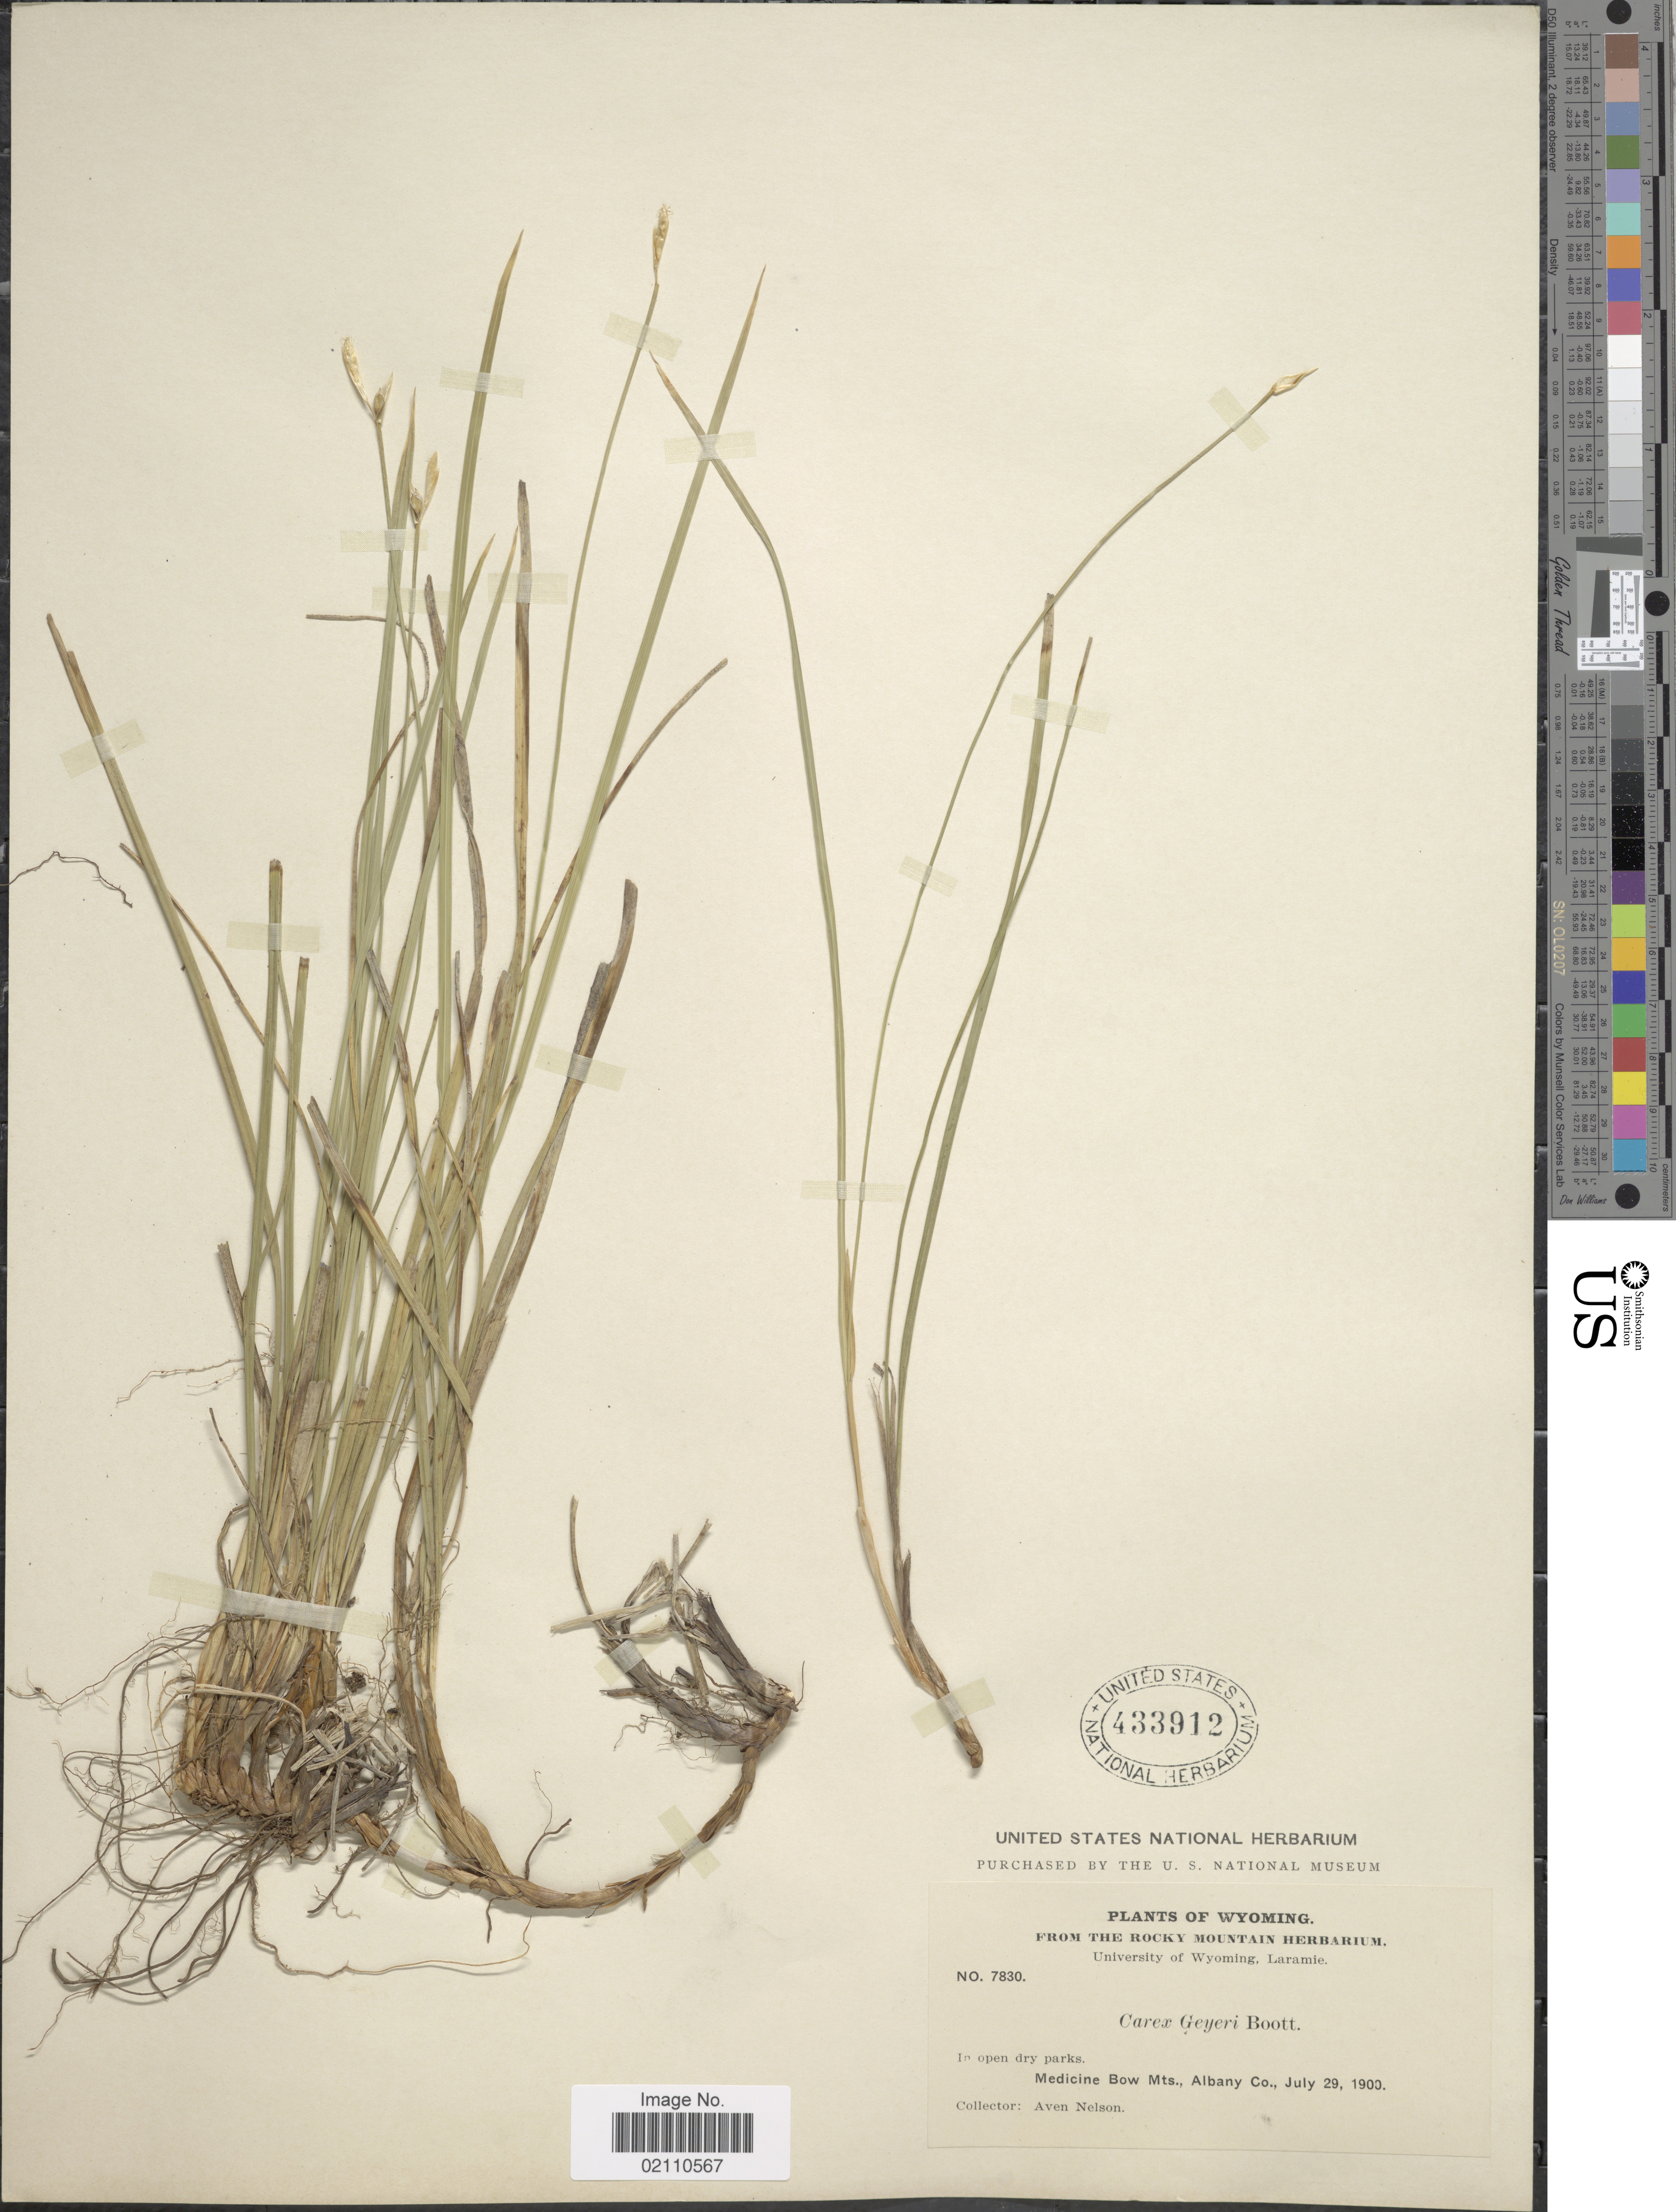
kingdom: Plantae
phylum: Tracheophyta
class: Liliopsida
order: Poales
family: Cyperaceae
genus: Carex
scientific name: Carex geyeri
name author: Boott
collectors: A. Nelson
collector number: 7830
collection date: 1900-07-29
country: United States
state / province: Wyoming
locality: Medicine Bow Mts. Albany Co.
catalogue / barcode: US 433912